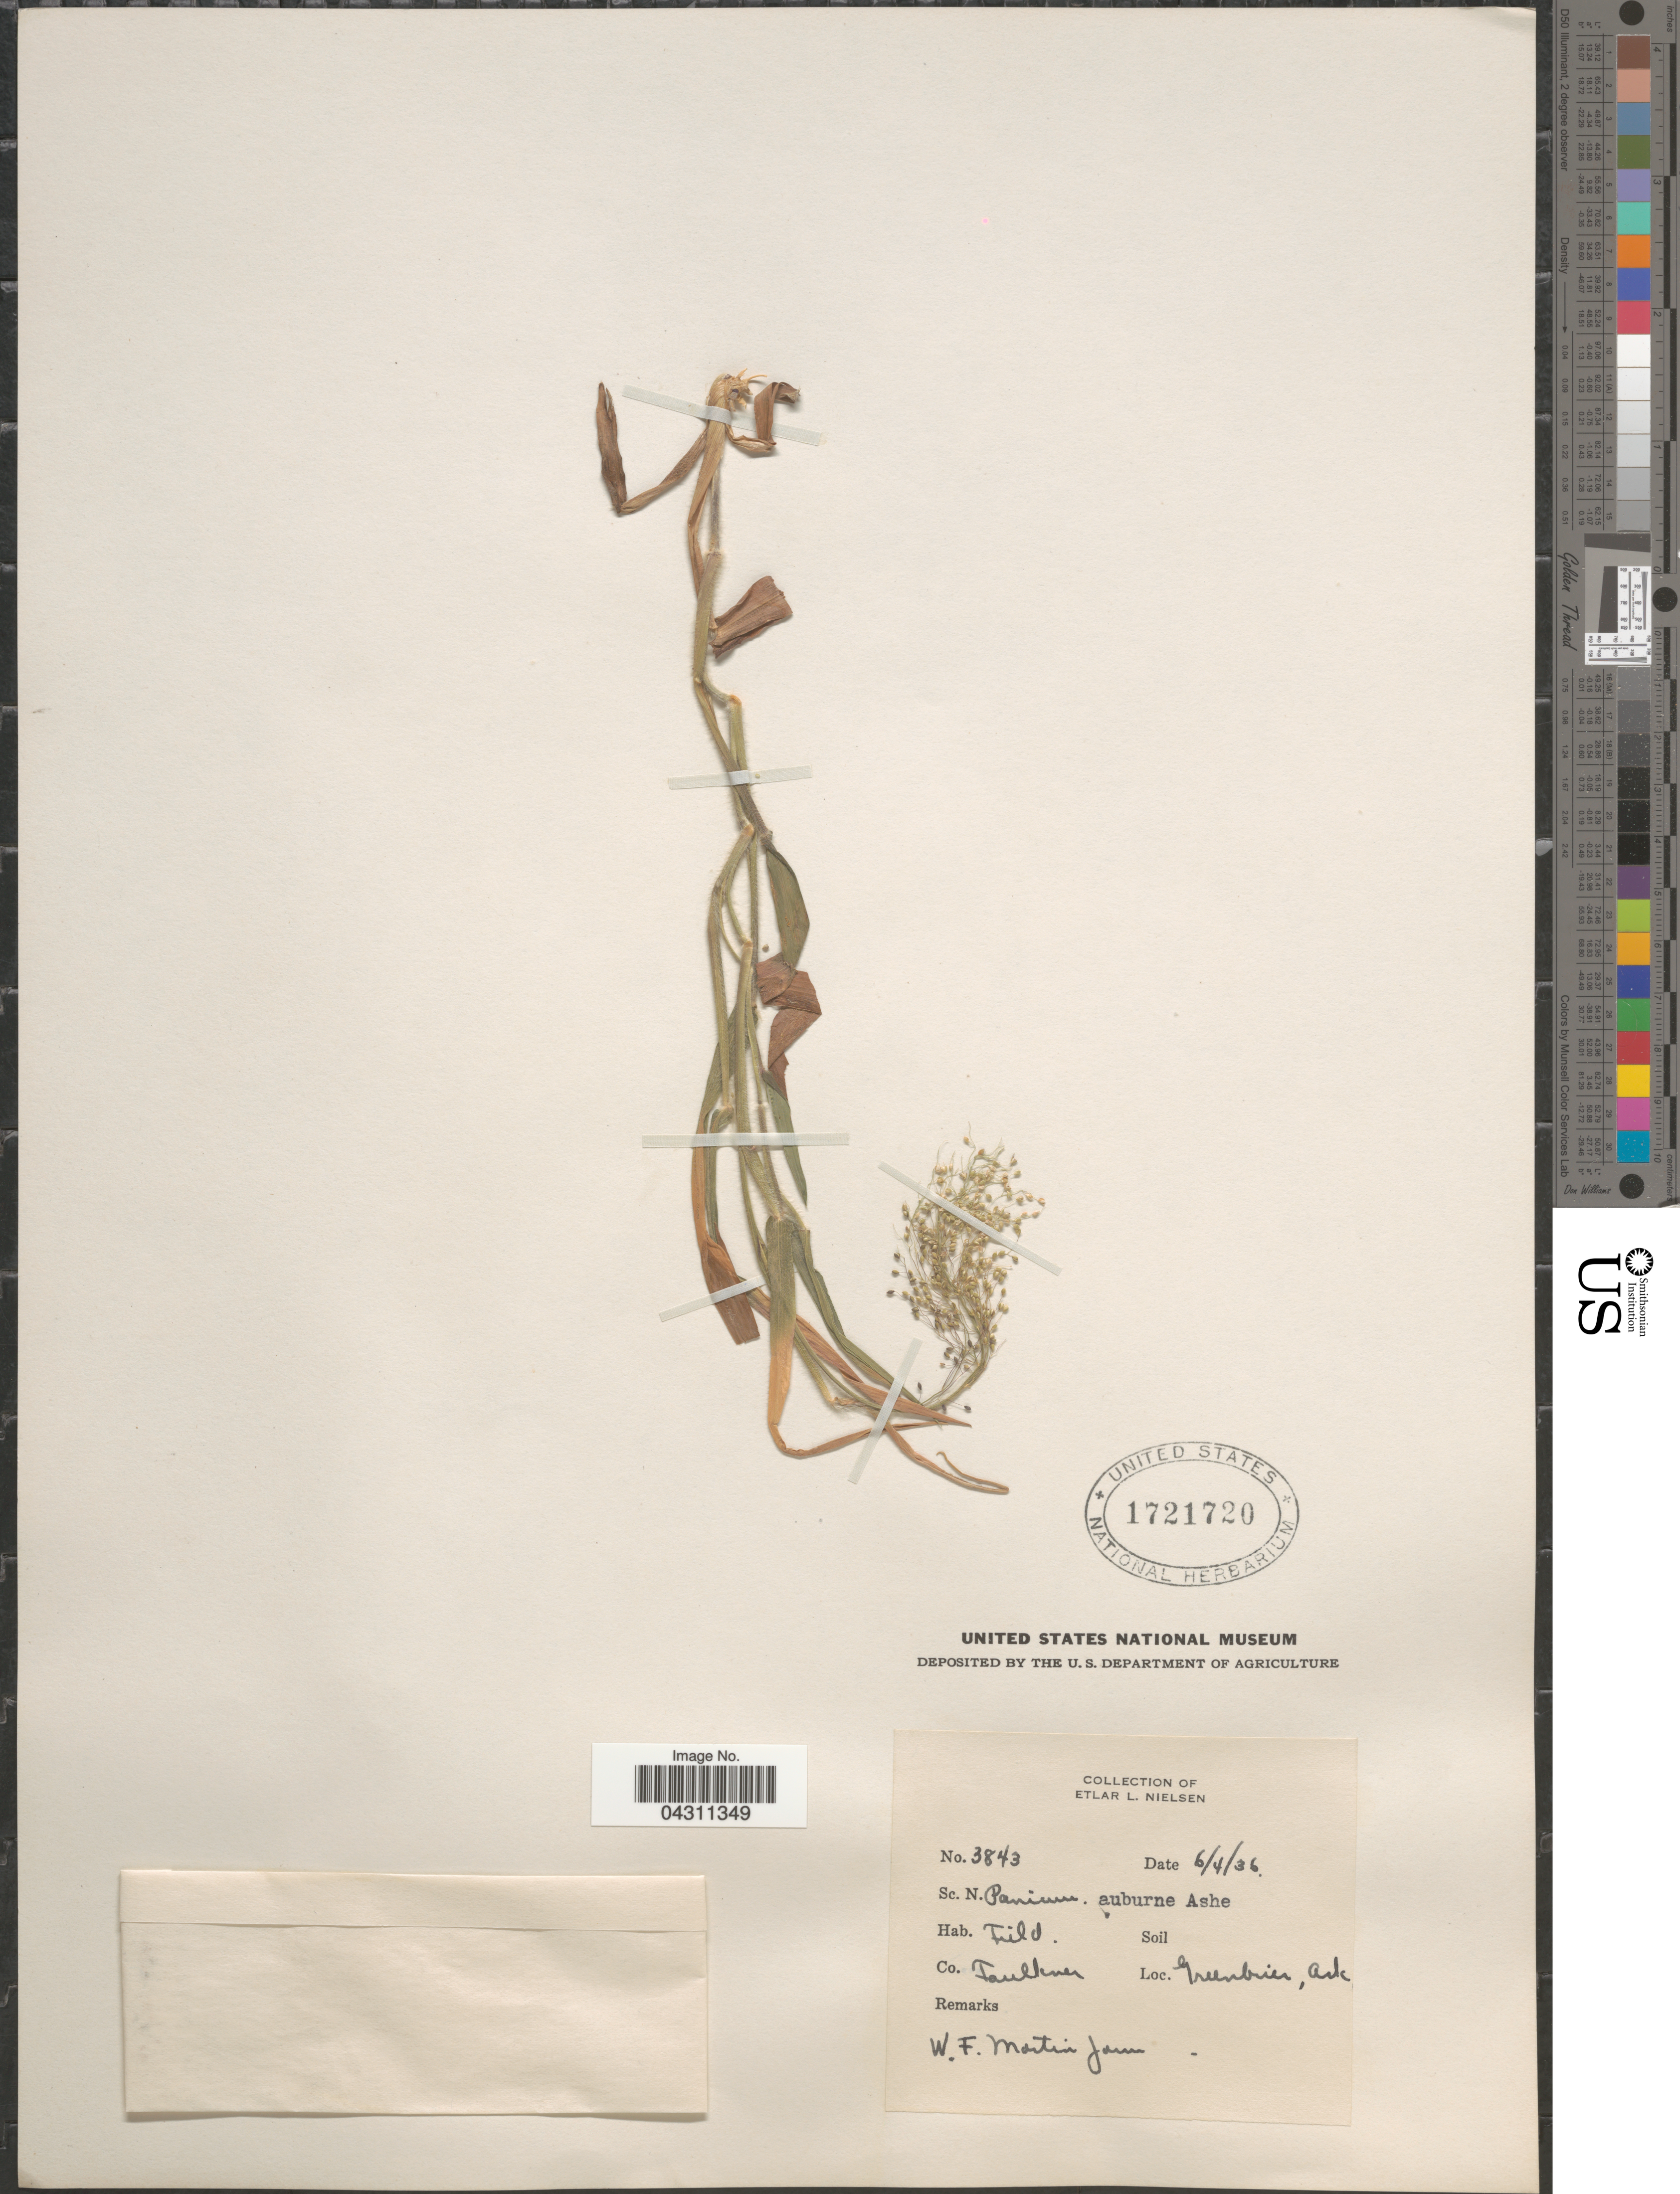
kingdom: Plantae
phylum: Tracheophyta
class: Liliopsida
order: Poales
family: Poaceae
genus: Dichanthelium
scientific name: Dichanthelium sphaerocarpon var. sphaerocarpon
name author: (Elliott) Gould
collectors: E. L. Nielsen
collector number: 3843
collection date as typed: Transcribed d/m/y: 4/6/36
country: United States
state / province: Arkansas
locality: Co. Faulkner. Greenbier.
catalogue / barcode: US 1721720